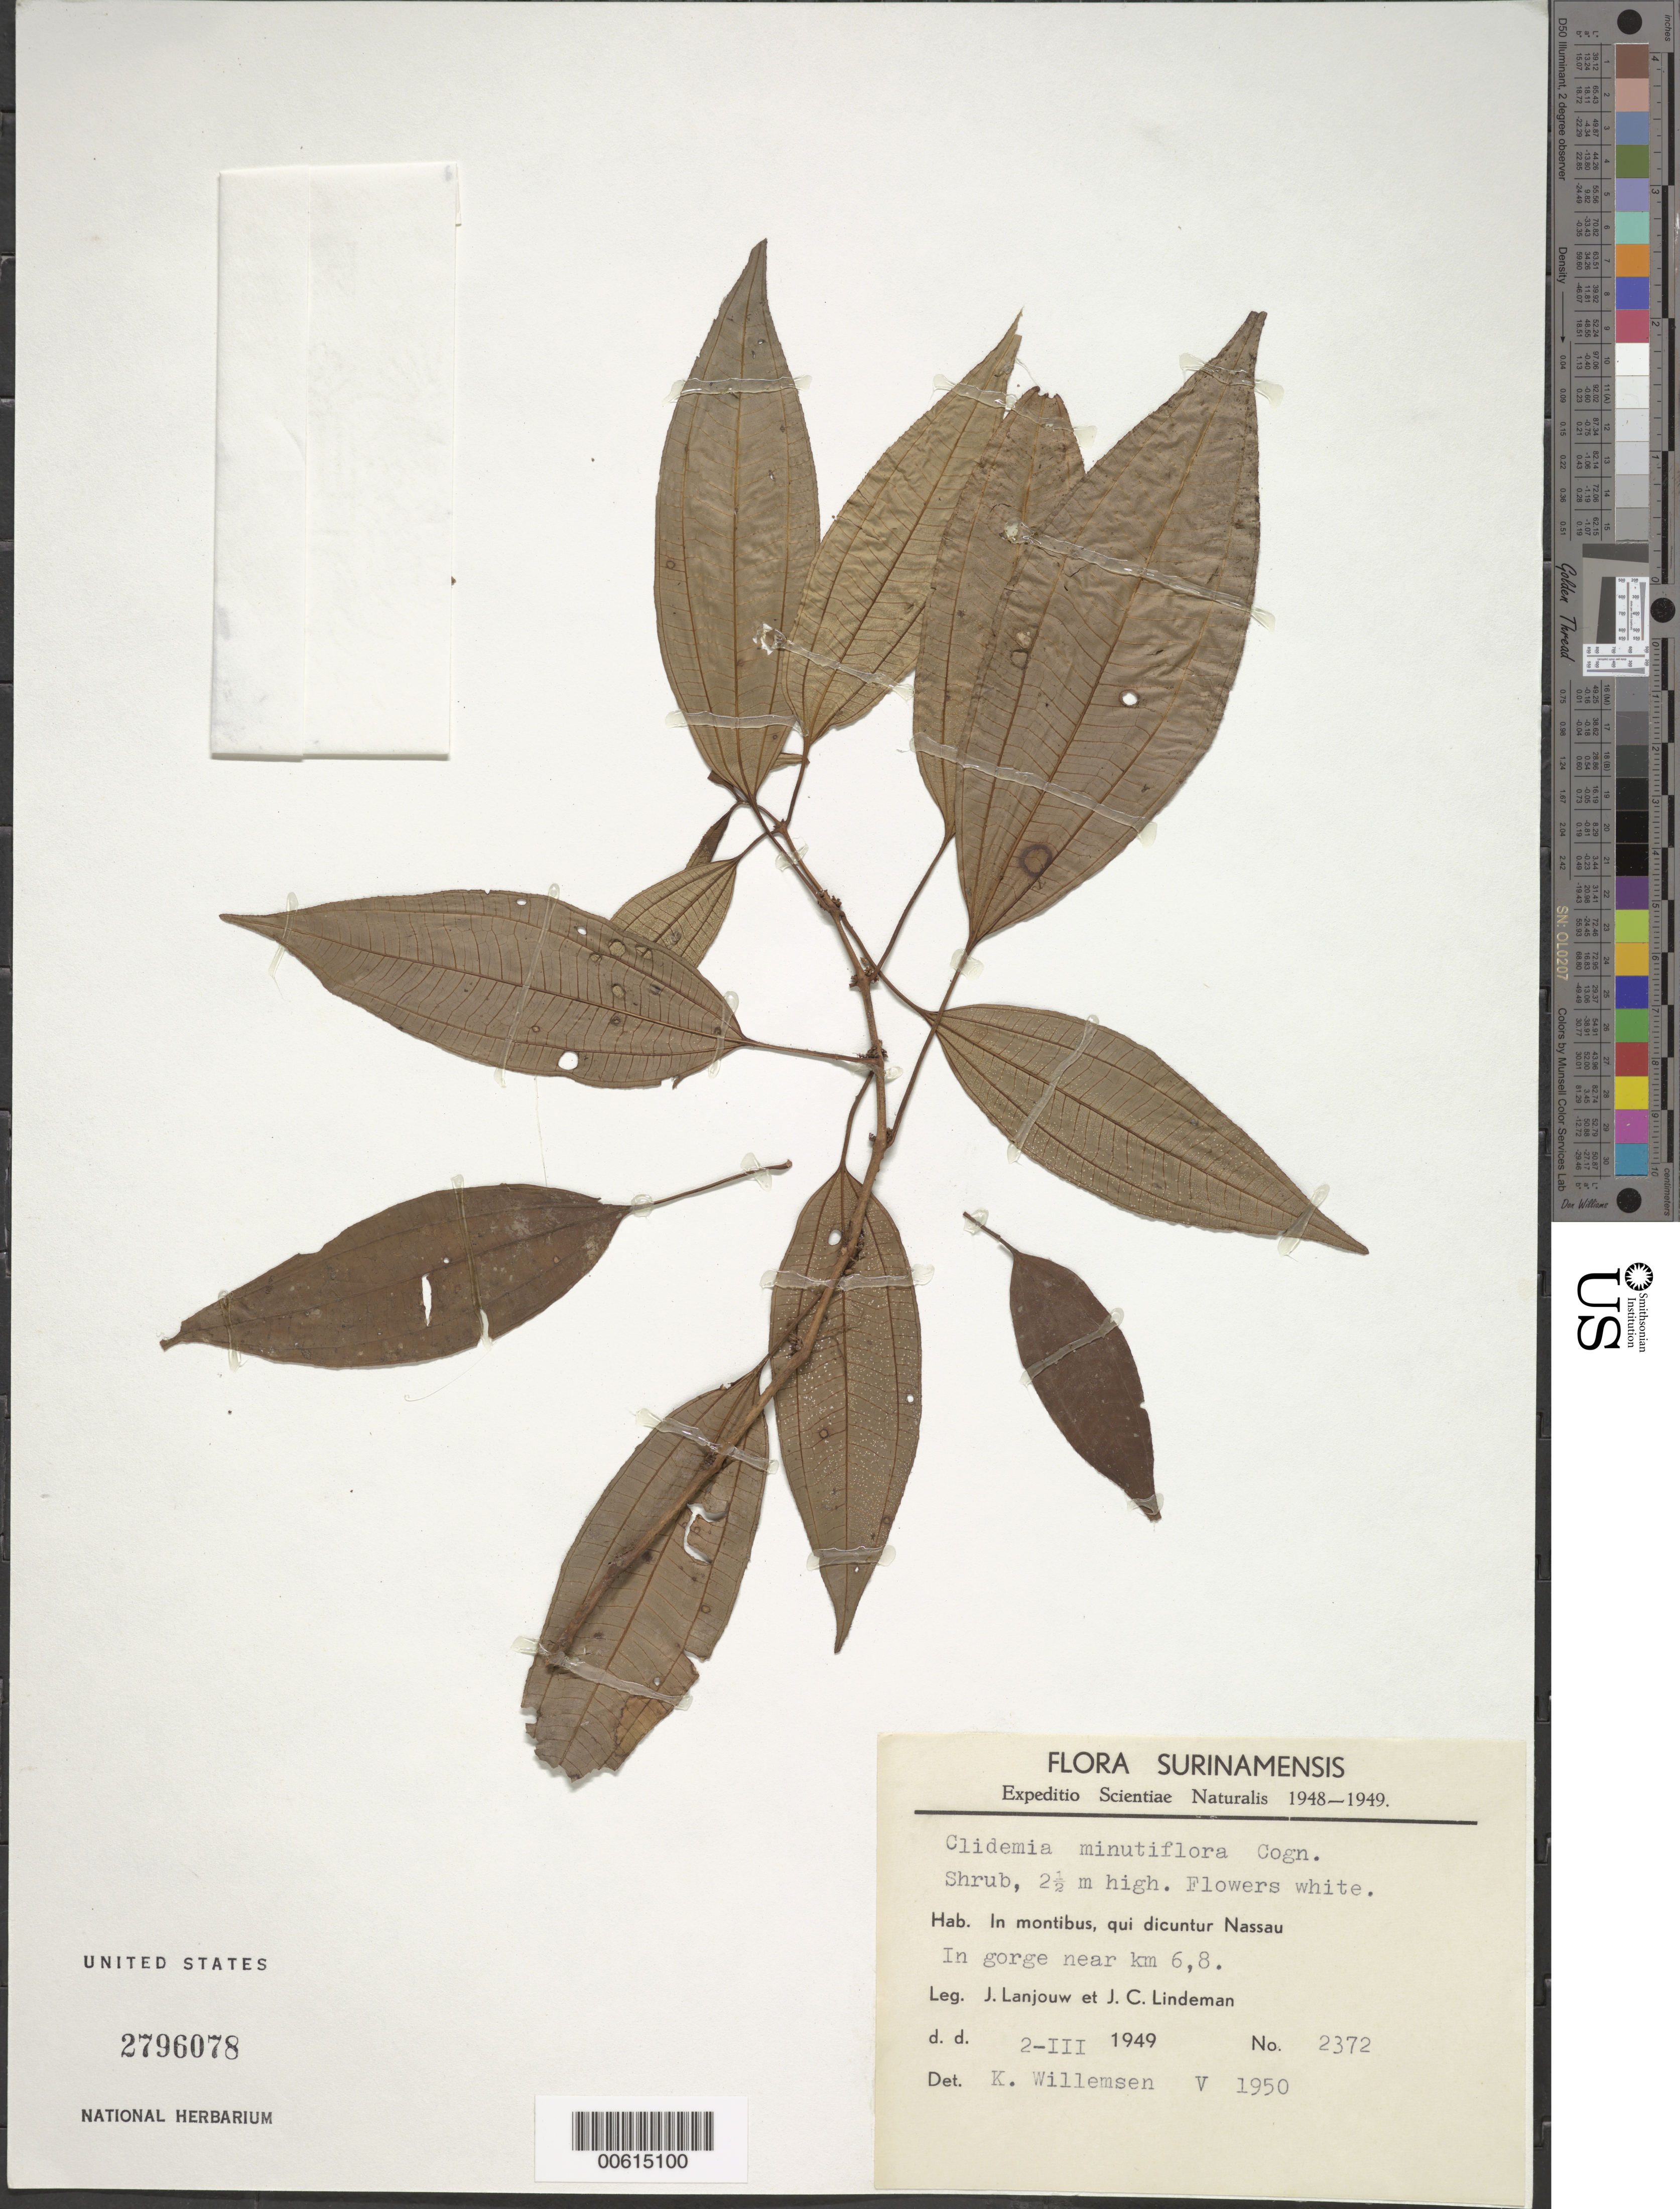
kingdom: Plantae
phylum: Tracheophyta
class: Magnoliopsida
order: Myrtales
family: Melastomataceae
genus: Clidemia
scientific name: Clidemia minutiflora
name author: (Triana) Cogn.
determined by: Willemsen, K.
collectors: J. Lanjouw & J. C. Lindeman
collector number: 2372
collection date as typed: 2-Mar-49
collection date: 1949-03-02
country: Suriname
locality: Nassau Mts., near km 6.8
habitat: In gorge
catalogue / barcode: US 2796078